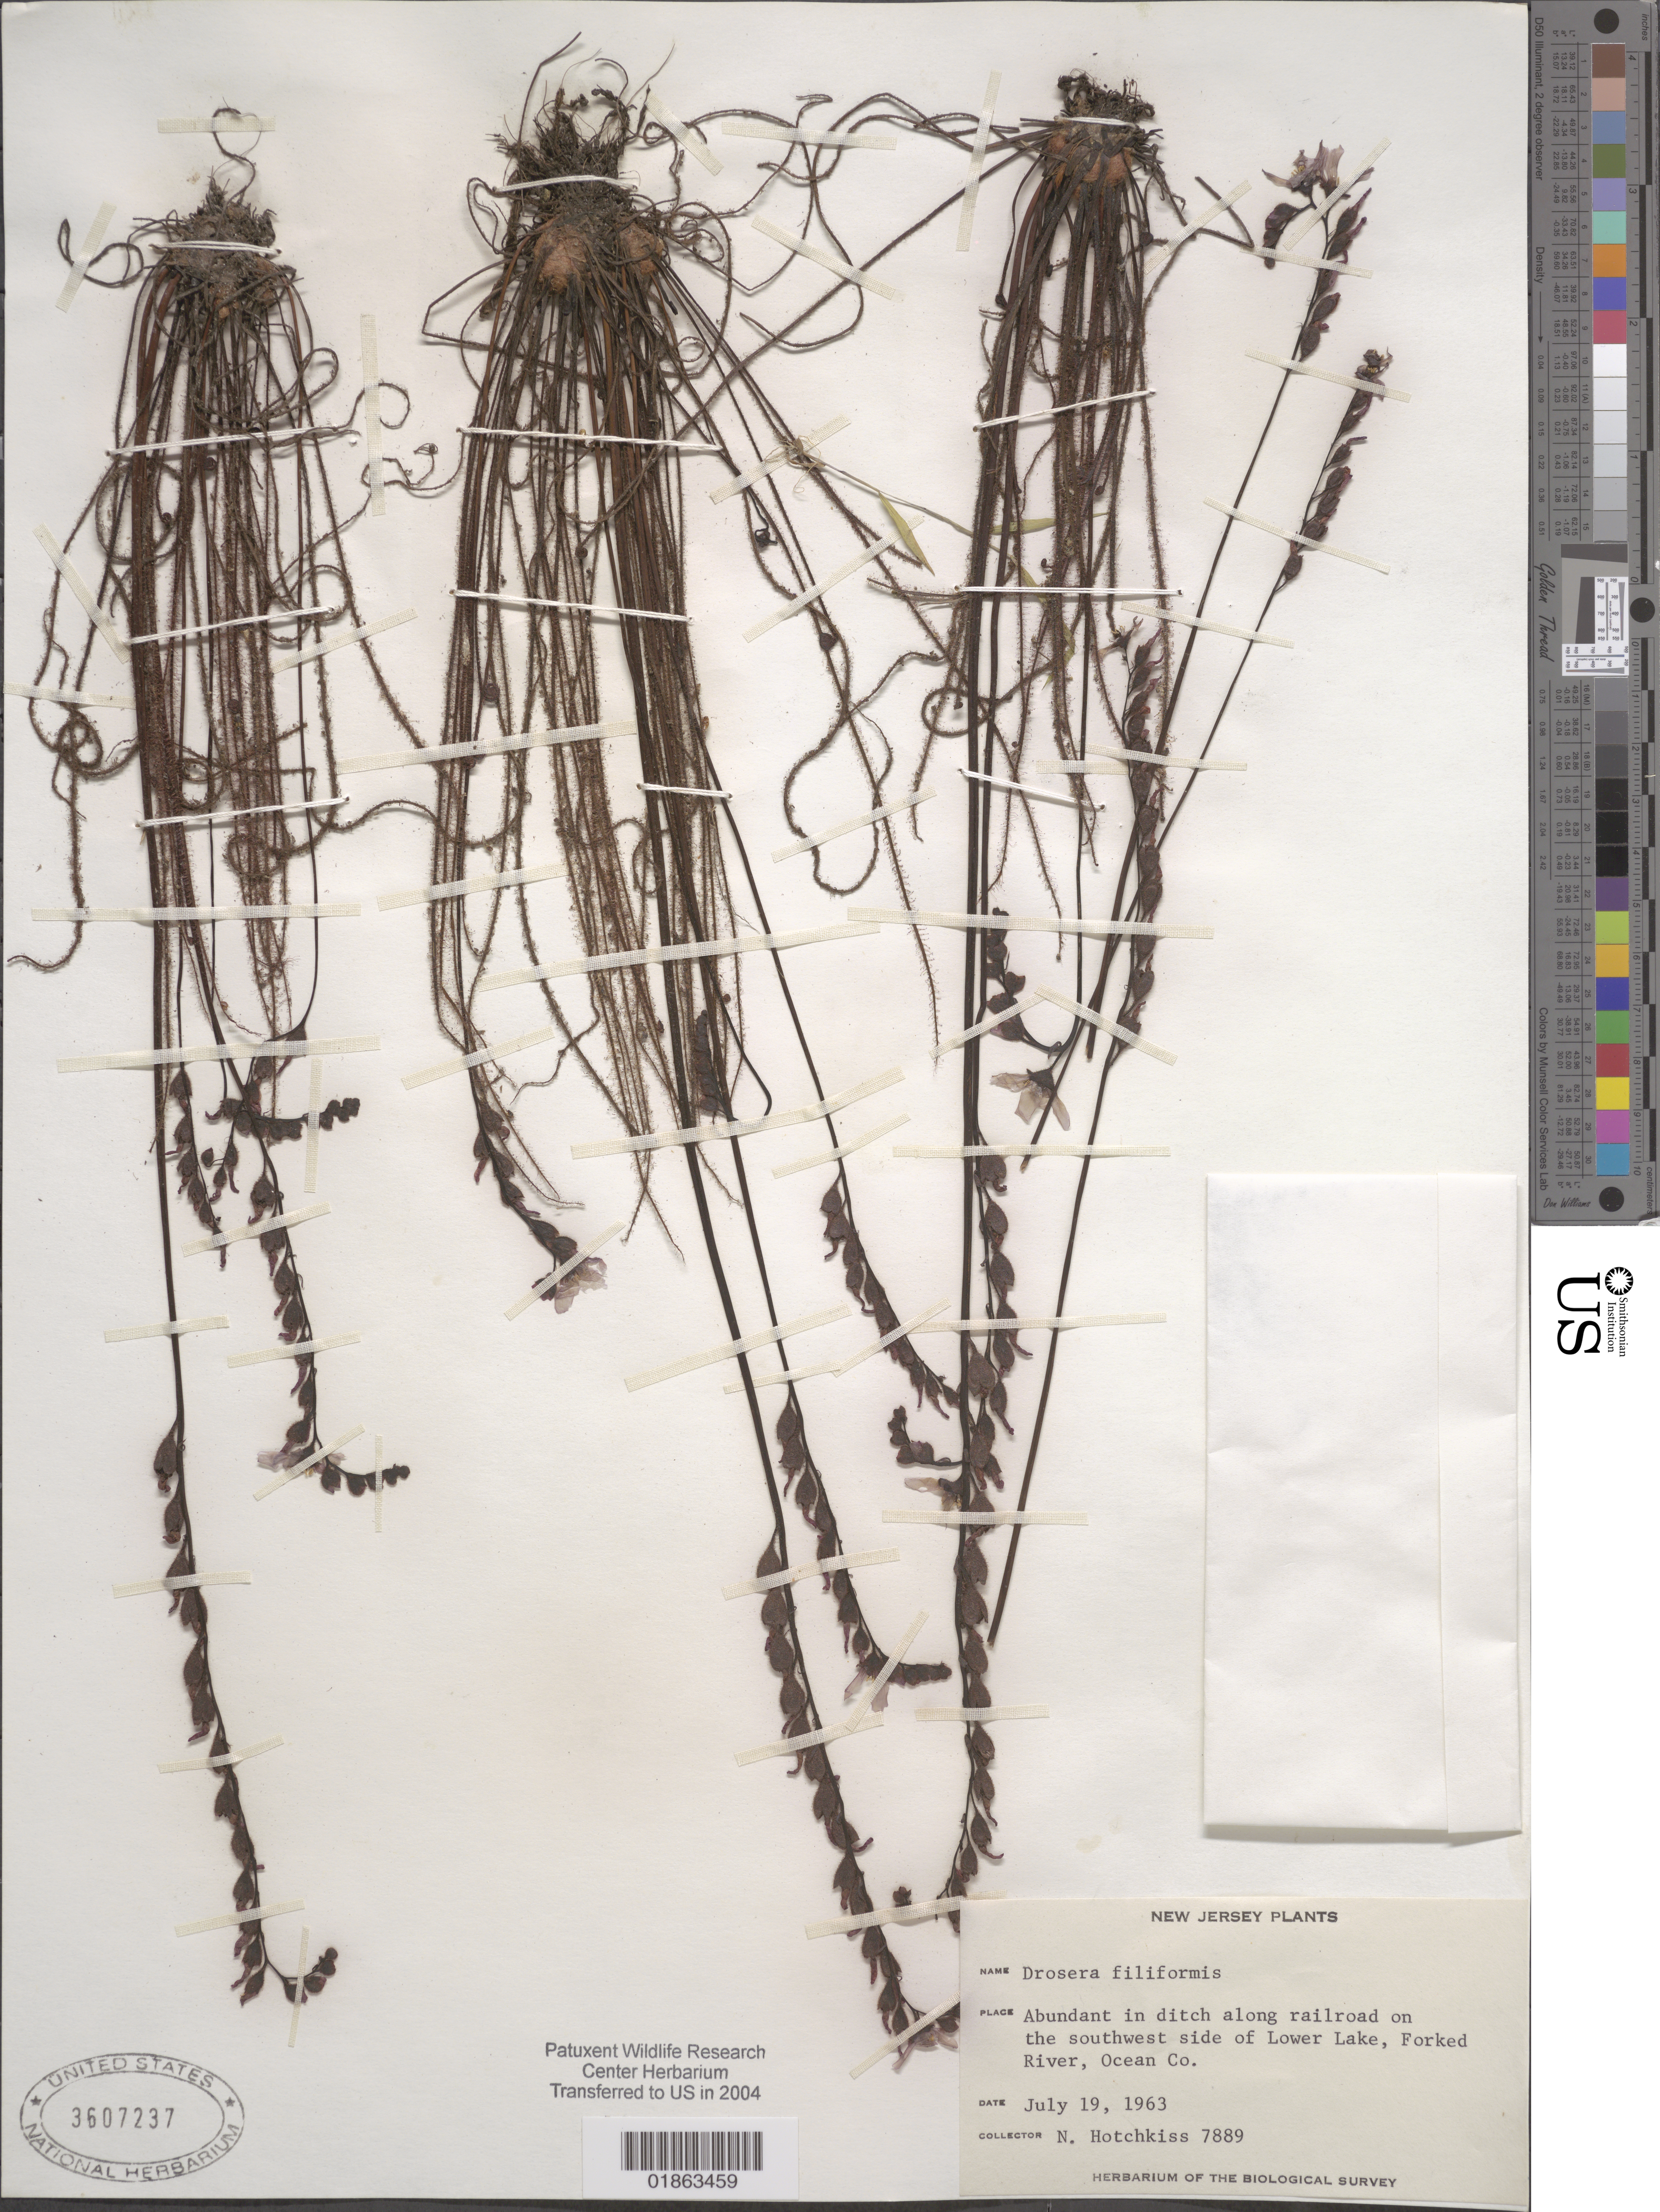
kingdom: Plantae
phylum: Tracheophyta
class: Magnoliopsida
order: Caryophyllales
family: Droseraceae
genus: Drosera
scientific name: Drosera filiformis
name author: Raf.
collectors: N. Hotchkiss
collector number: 7889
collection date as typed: July 19, 1963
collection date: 1963-07-19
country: United States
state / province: New Jersey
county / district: Ocean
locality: Along railroad on the southwest side of Lower Lake, Forked River.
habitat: Abundant in ditch.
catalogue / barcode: US 3607237